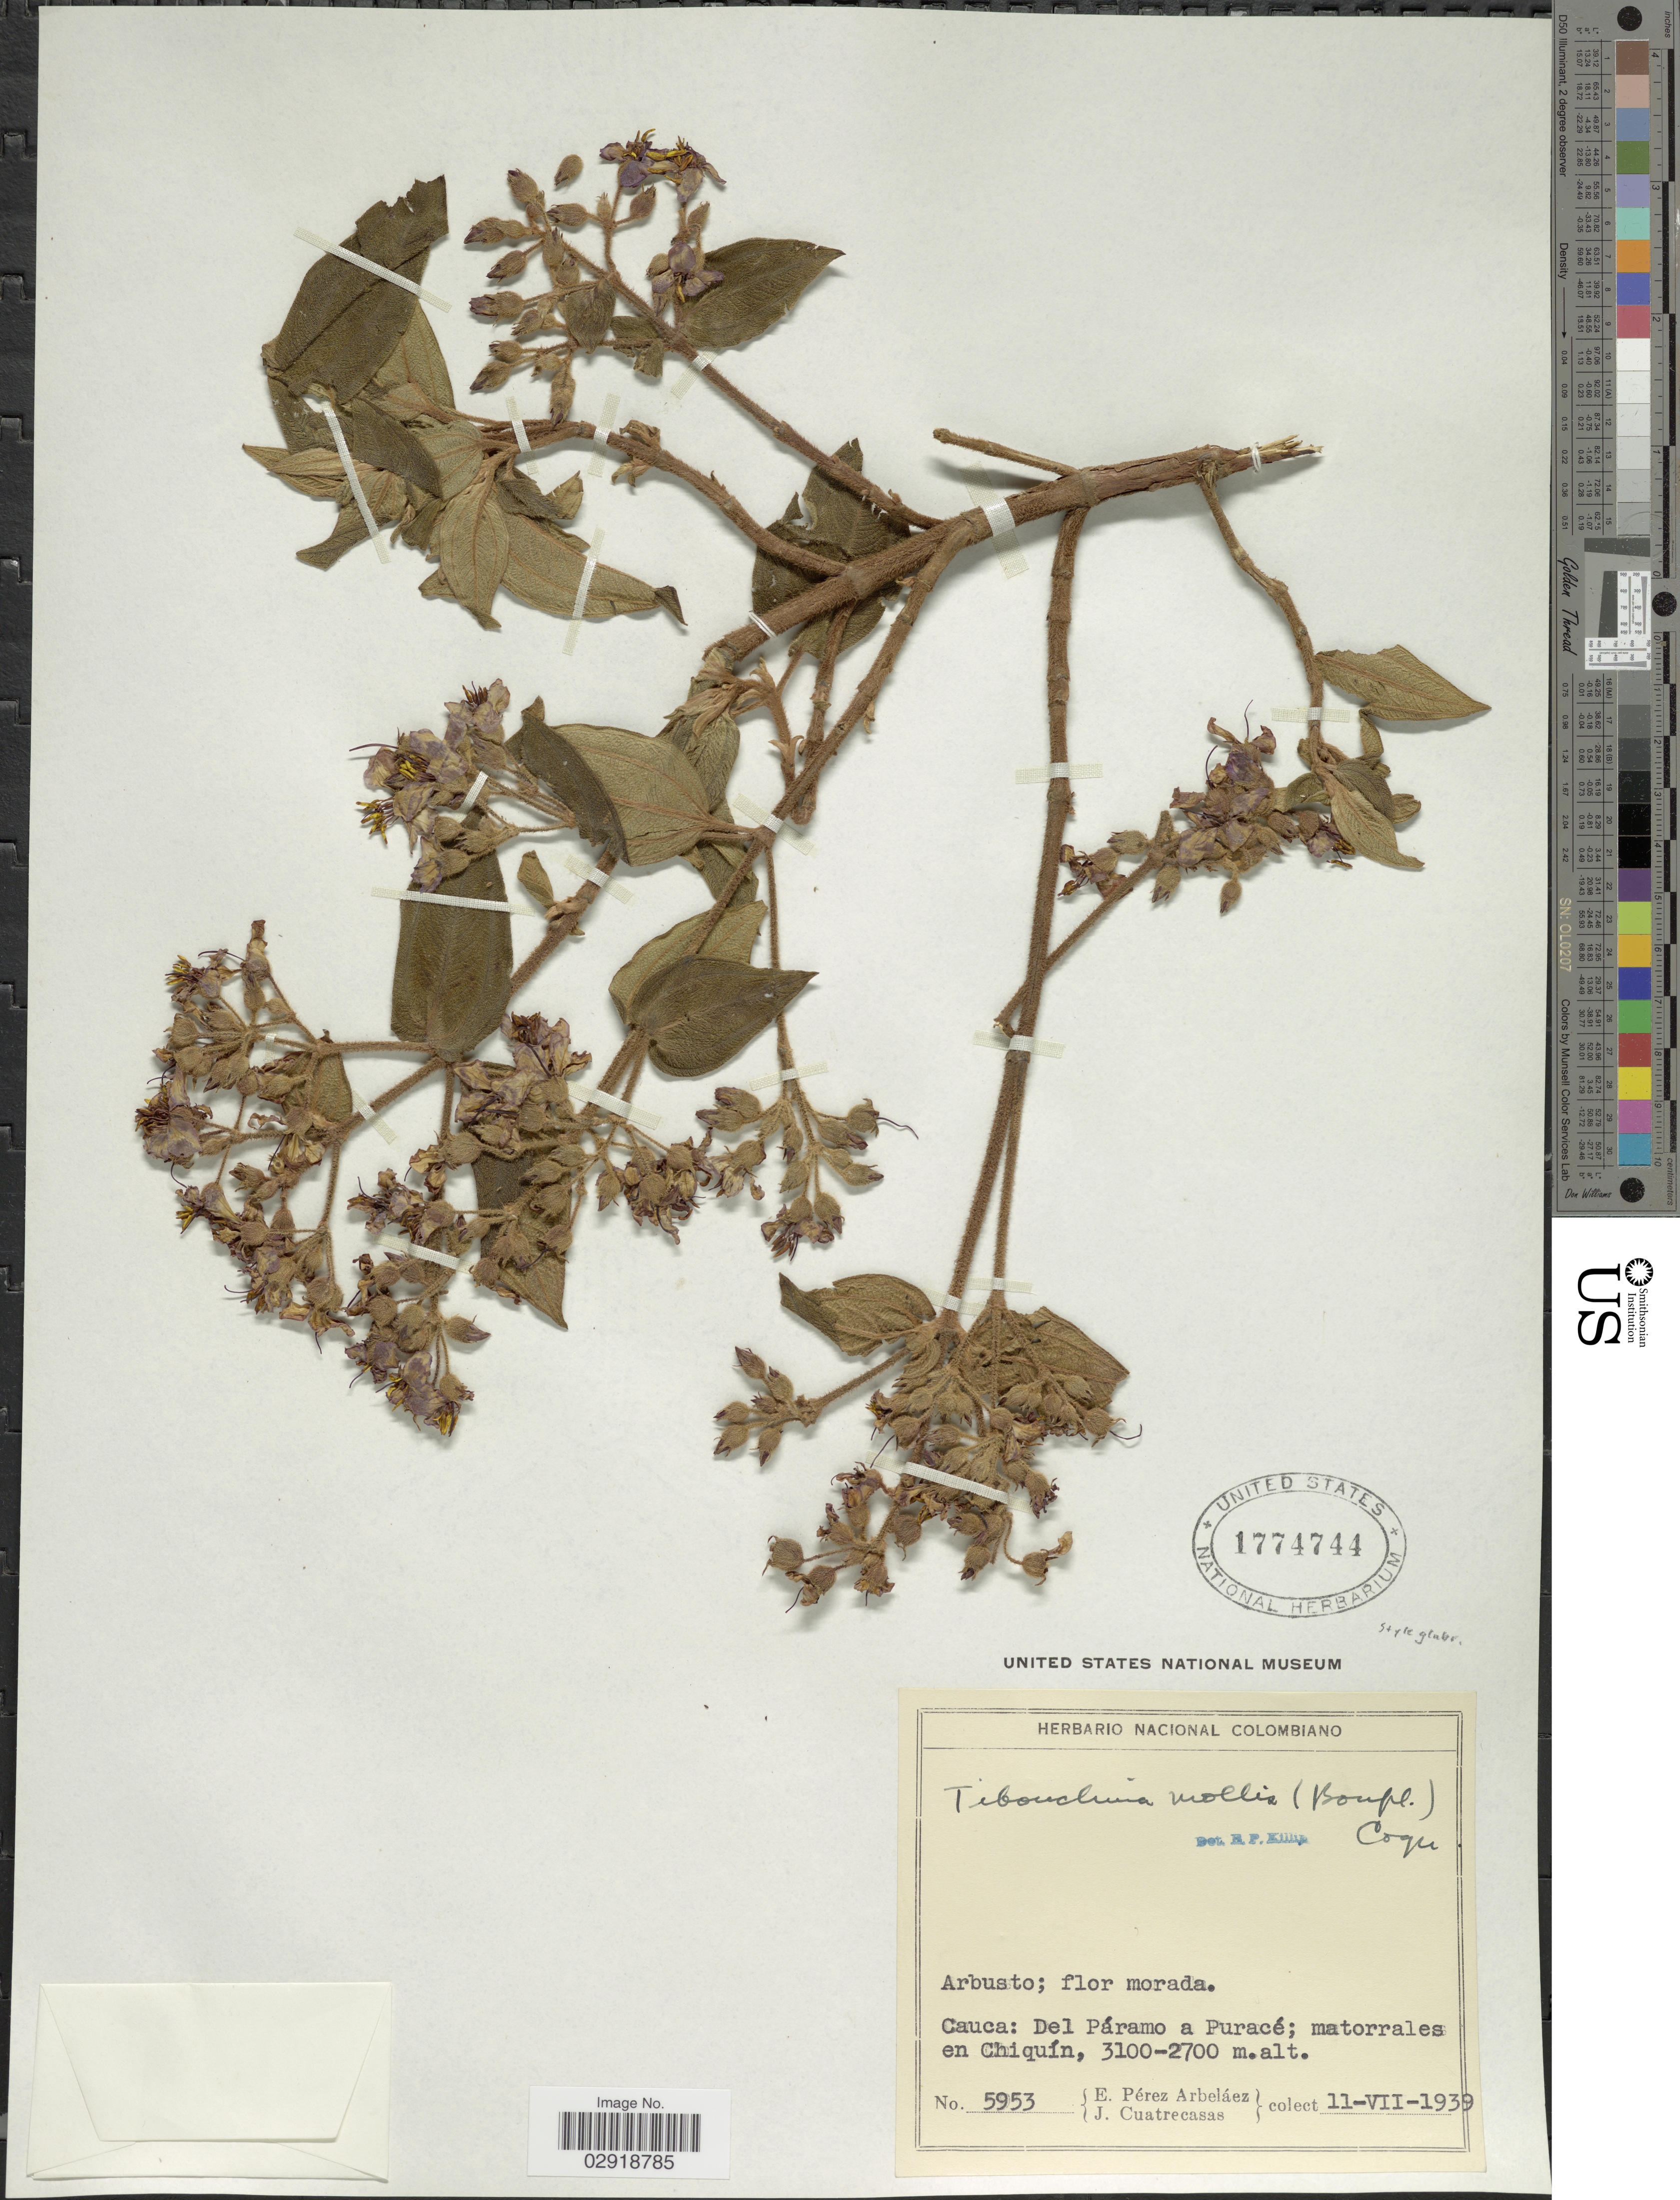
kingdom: Plantae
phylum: Tracheophyta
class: Magnoliopsida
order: Myrtales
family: Melastomataceae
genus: Chaetogastra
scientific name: Chaetogastra mollis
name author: (Bonpl.) DC.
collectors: E. Pérez Arbeláez & J. Cuatrecasas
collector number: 5953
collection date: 1939-07-11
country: Colombia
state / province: Cauca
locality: Del Páramo a Puracé; matorrales en Chiquín.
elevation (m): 2700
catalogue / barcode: US 1774744